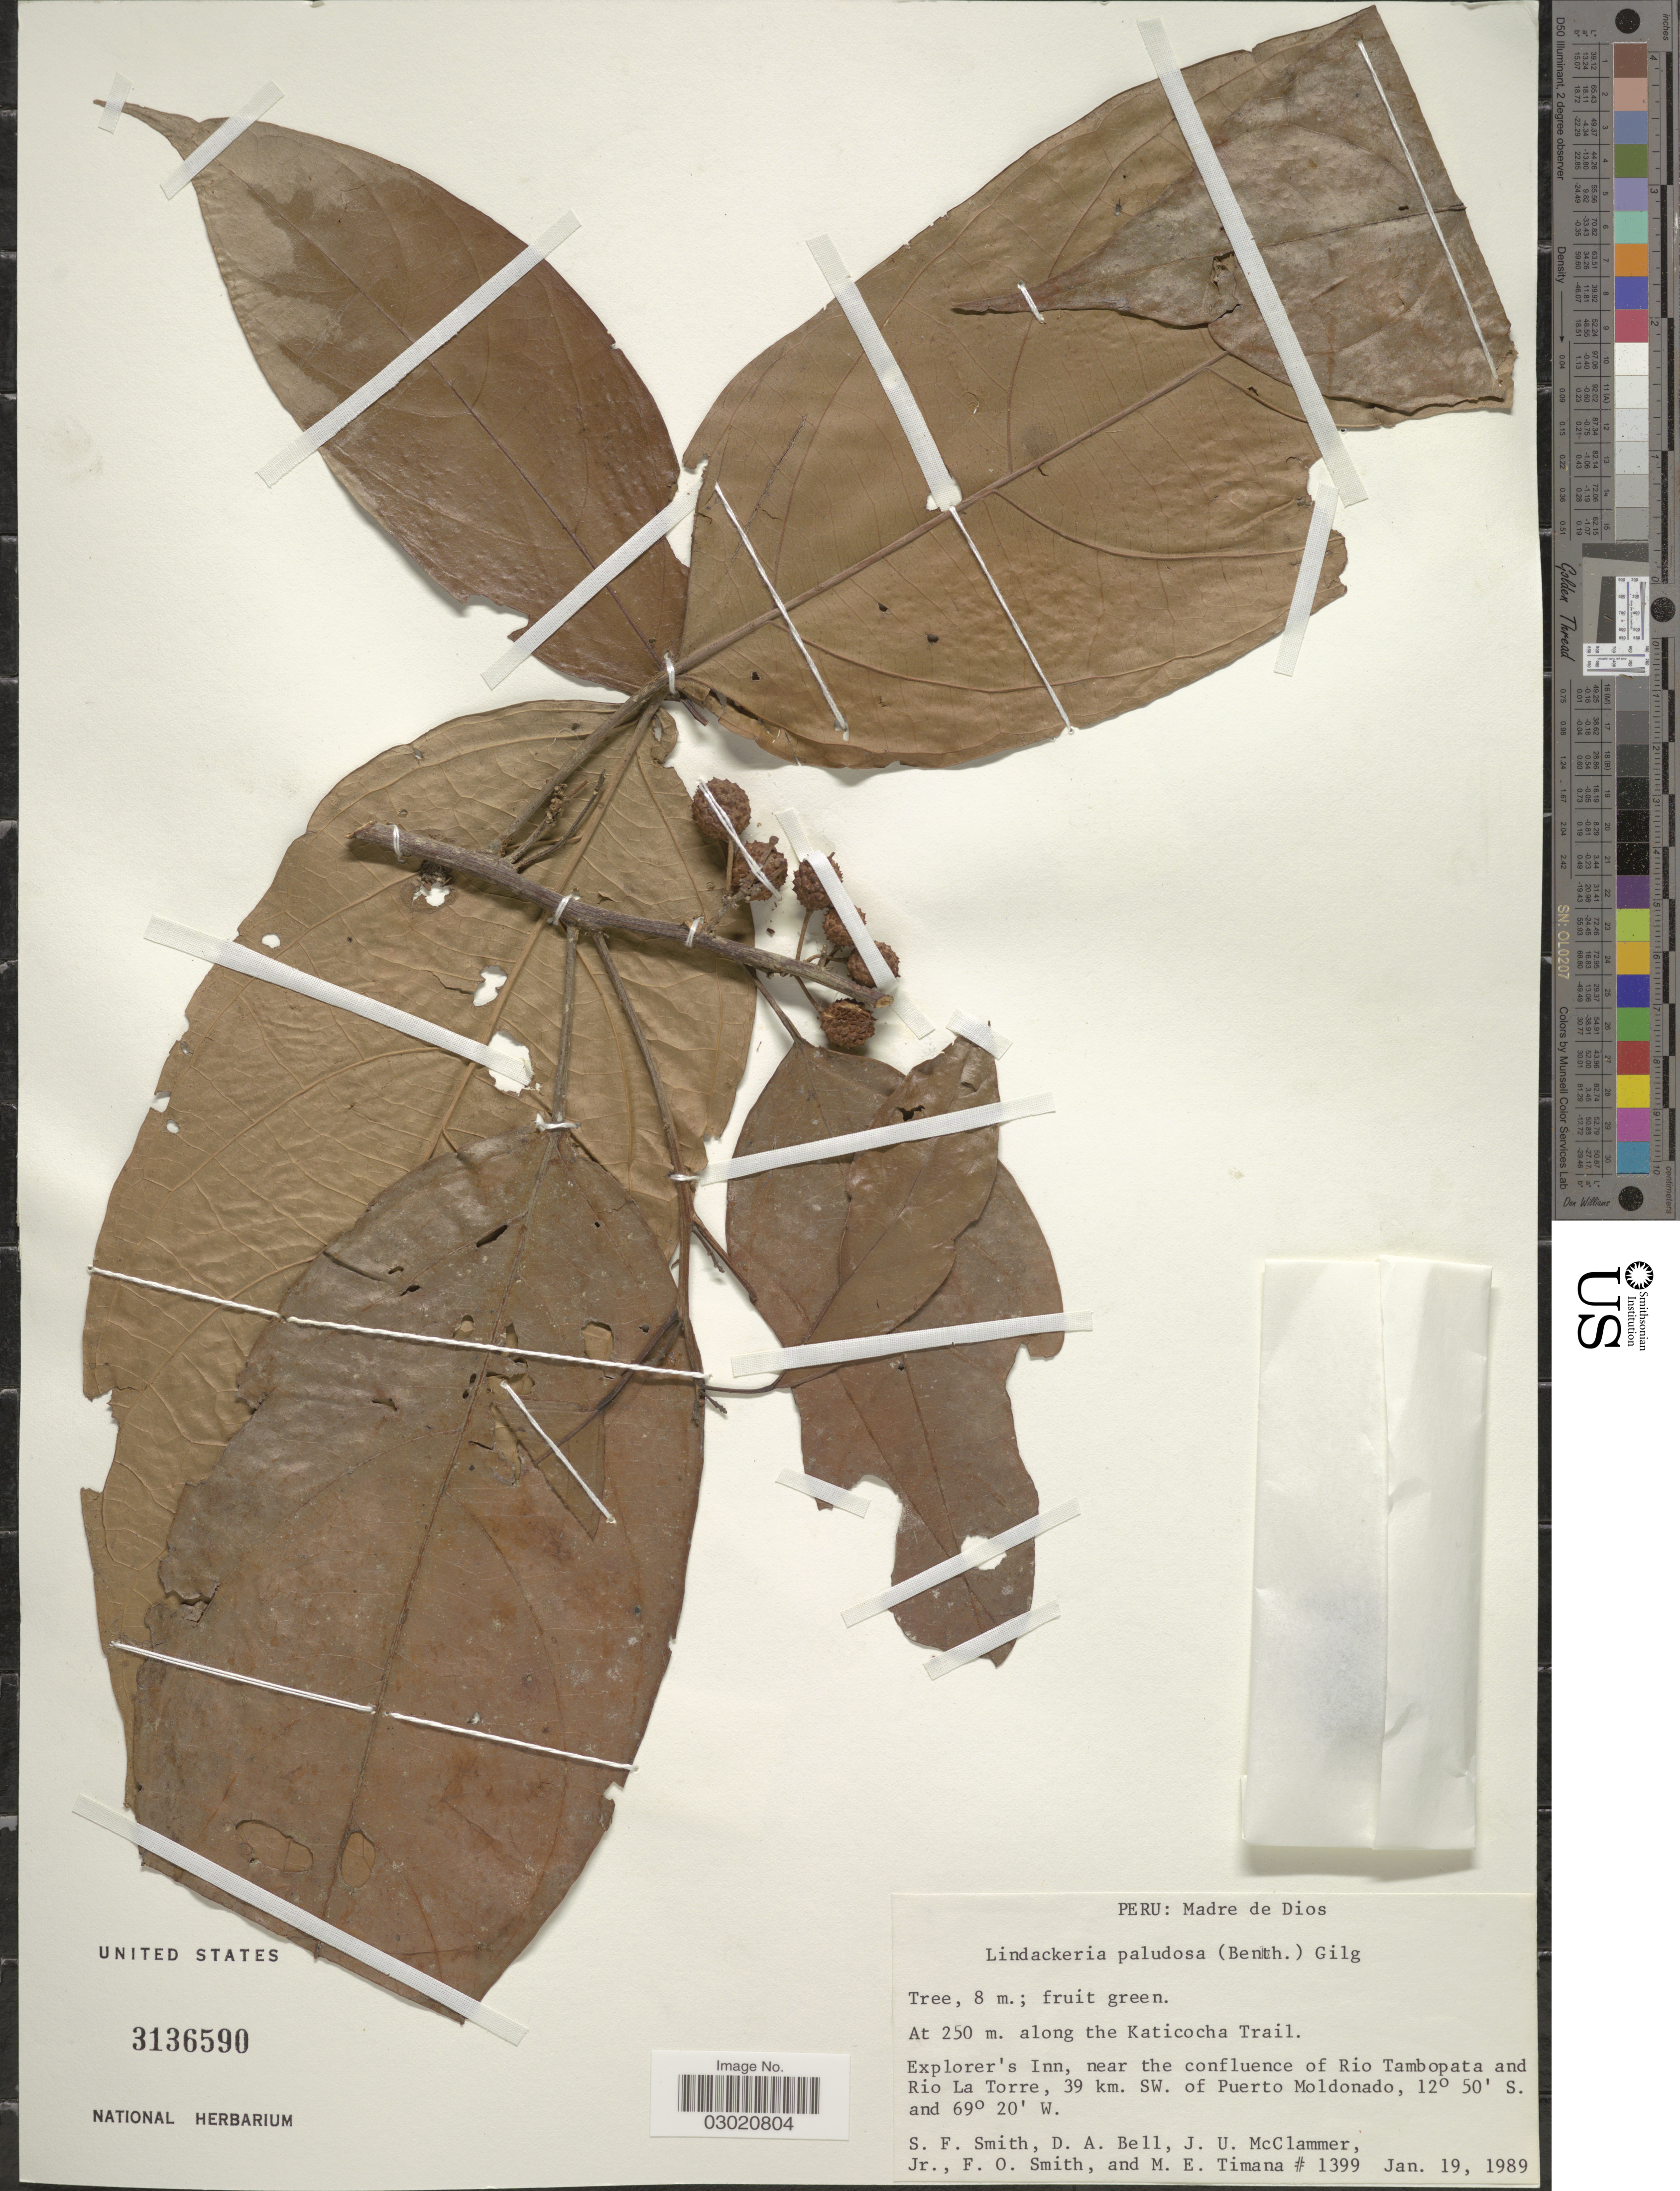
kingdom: Plantae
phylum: Tracheophyta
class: Magnoliopsida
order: Malpighiales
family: Achariaceae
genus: Lindackeria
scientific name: Lindackeria paludosa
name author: (Benth.) Gilg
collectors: S.F. Smith, D. A. Bell, J. McClammer & F. Smith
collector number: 1399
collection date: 1989-01-19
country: Peru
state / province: Madre de Dios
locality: Explorer's Inn, near the confluence of Rio Tambopata and Rio La Torre, 39 km. SW. of Puerto Moldonado, Along the Katicocha Trail.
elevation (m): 250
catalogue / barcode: US 3136590